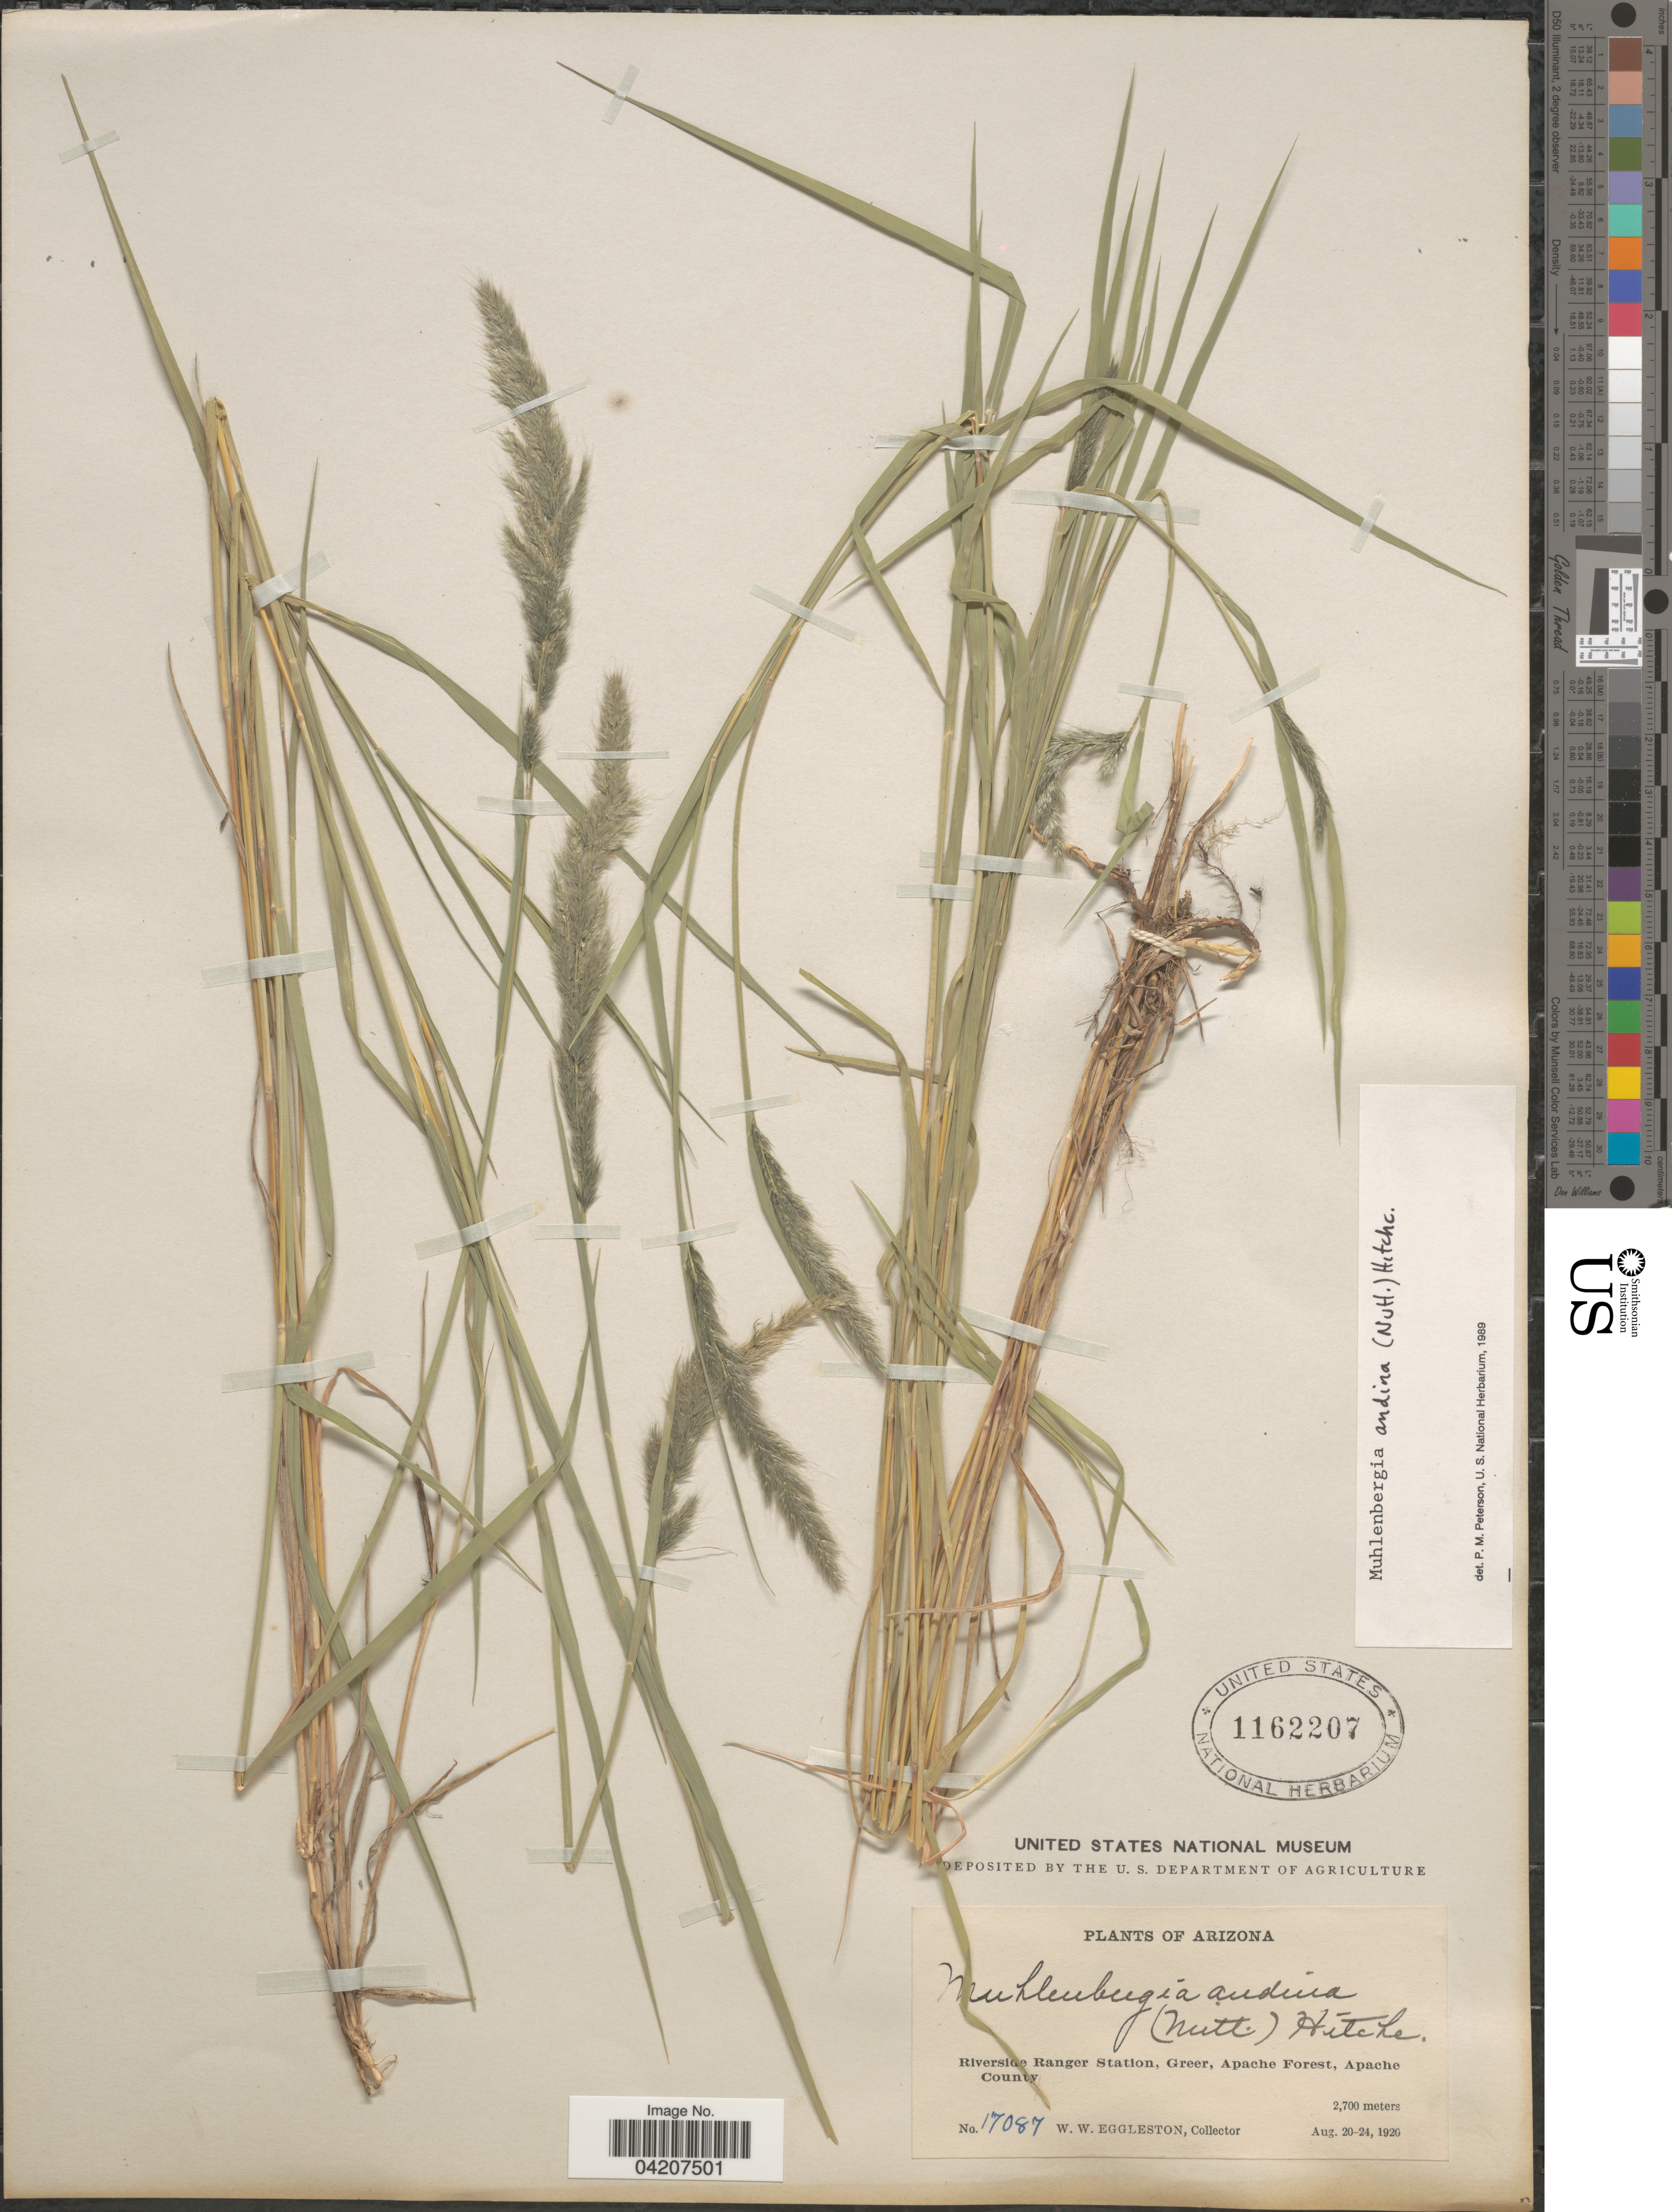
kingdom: Plantae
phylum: Tracheophyta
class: Liliopsida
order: Poales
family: Poaceae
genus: Muhlenbergia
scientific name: Muhlenbergia andina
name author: (Nutt.) Hitchc.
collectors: W. W. Eggleston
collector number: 17087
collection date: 1920-08-20/1920-08-24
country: United States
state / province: Arizona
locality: Riverside Ranger Station, Greer, Apache Forest, Apache County.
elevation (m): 2700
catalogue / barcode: US 1162207